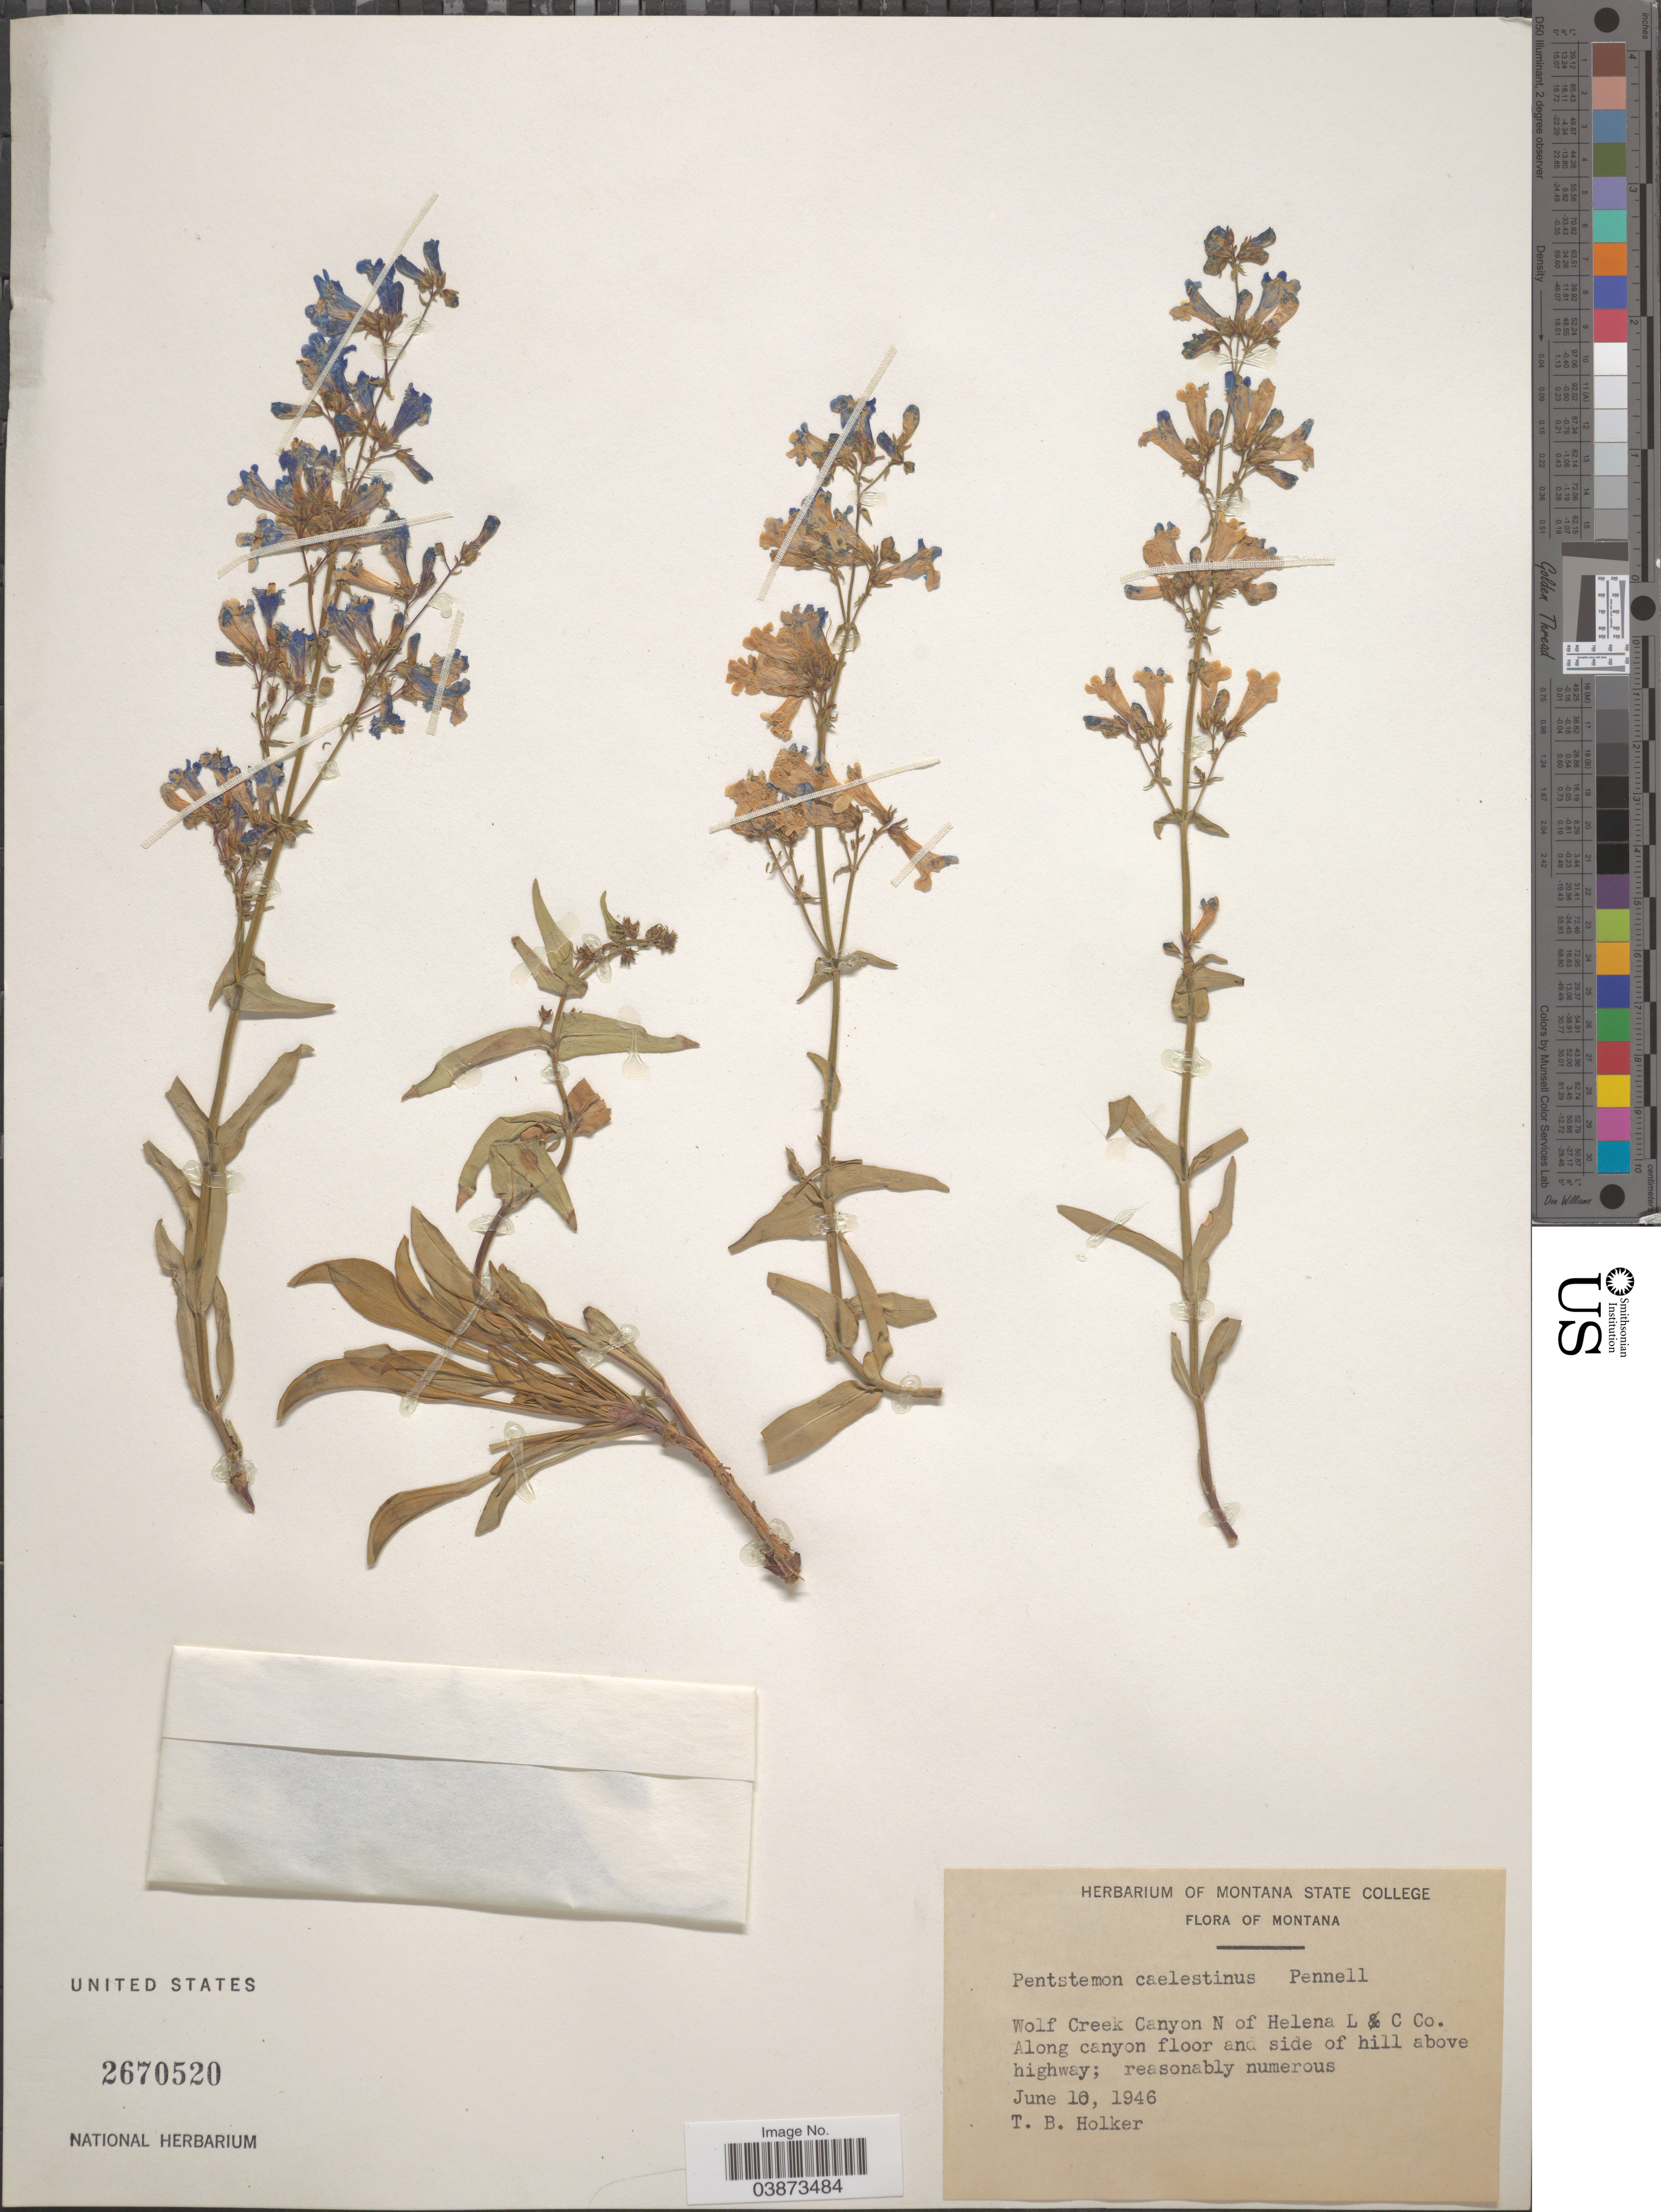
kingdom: Plantae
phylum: Tracheophyta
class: Magnoliopsida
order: Lamiales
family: Plantaginaceae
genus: Penstemon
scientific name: Penstemon caelestinus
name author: Pennell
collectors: T. Holker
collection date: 1946-06-10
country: United States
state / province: Montana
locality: Wolf Creek Canyon N of Helena L & C Co. Along canyon floor and side of hill above highway.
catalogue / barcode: US 2670520